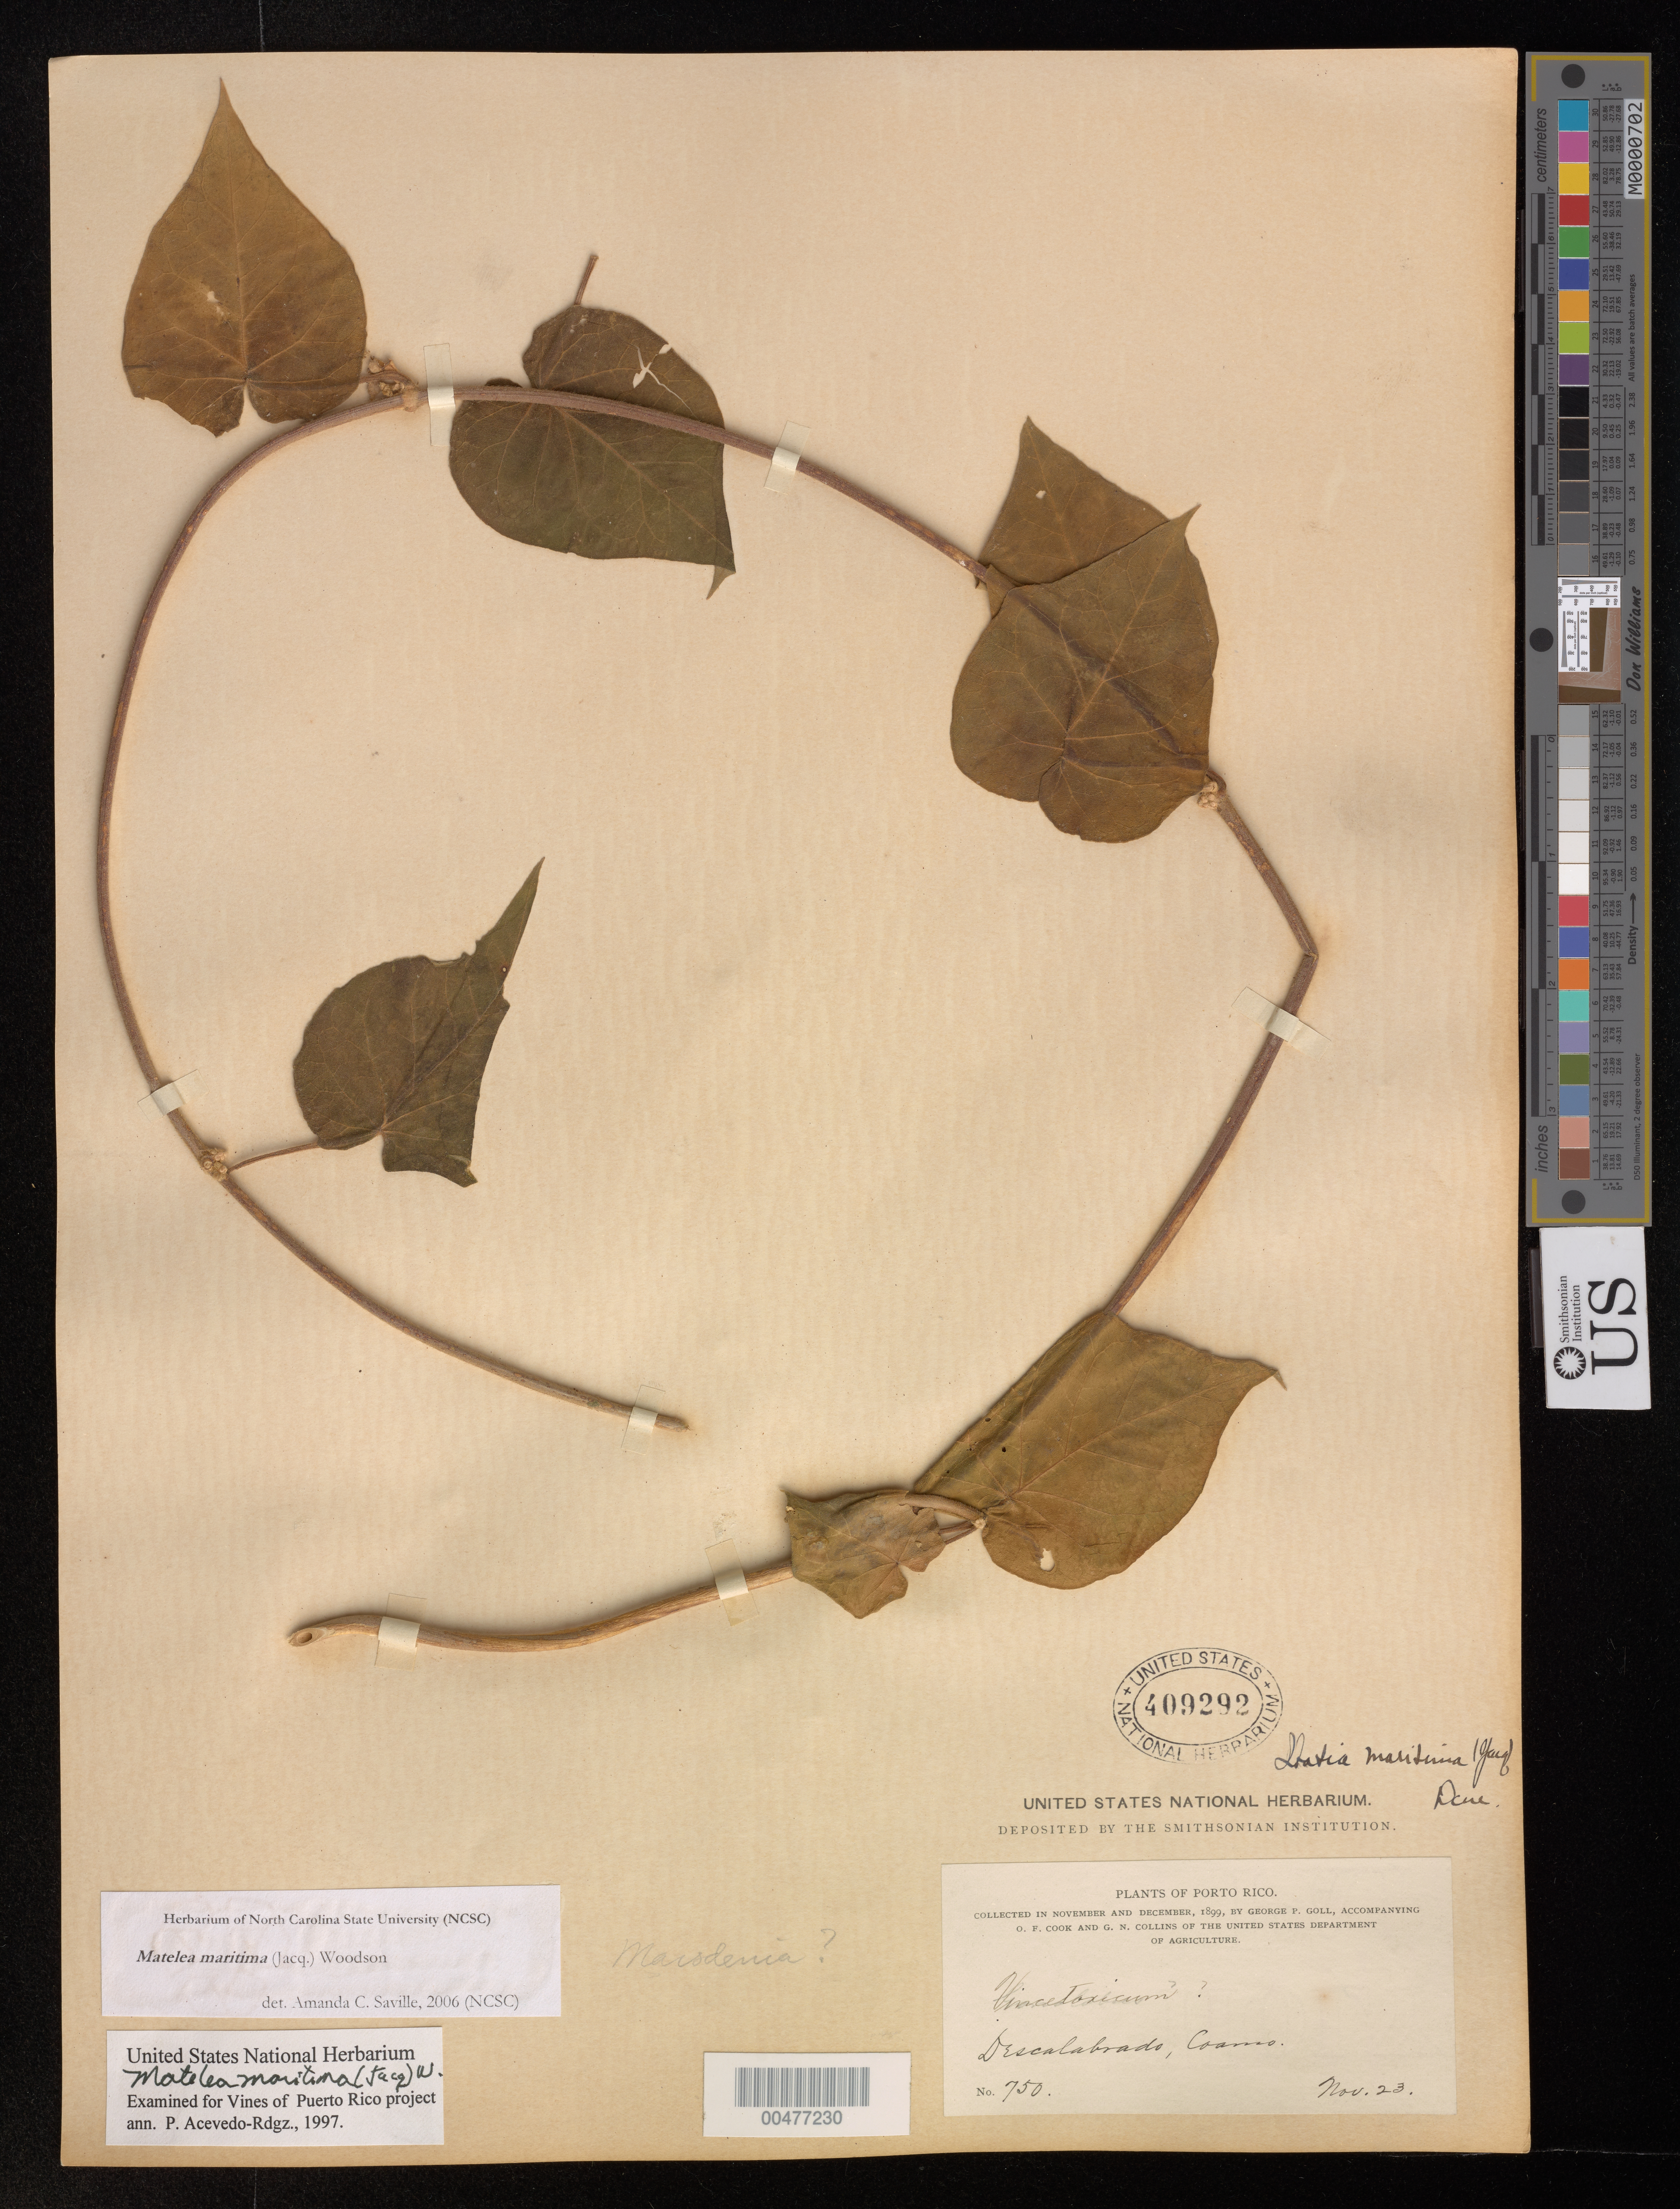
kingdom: Plantae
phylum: Tracheophyta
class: Magnoliopsida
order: Gentianales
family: Apocynaceae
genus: Matelea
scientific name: Matelea maritima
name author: (Jacq.) Woodson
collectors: G. Goll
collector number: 750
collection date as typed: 23 Nov 1899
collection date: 1899-11-23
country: Puerto Rico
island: Greater Antilles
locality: Descalabrado, Coamo.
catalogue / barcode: US 409292